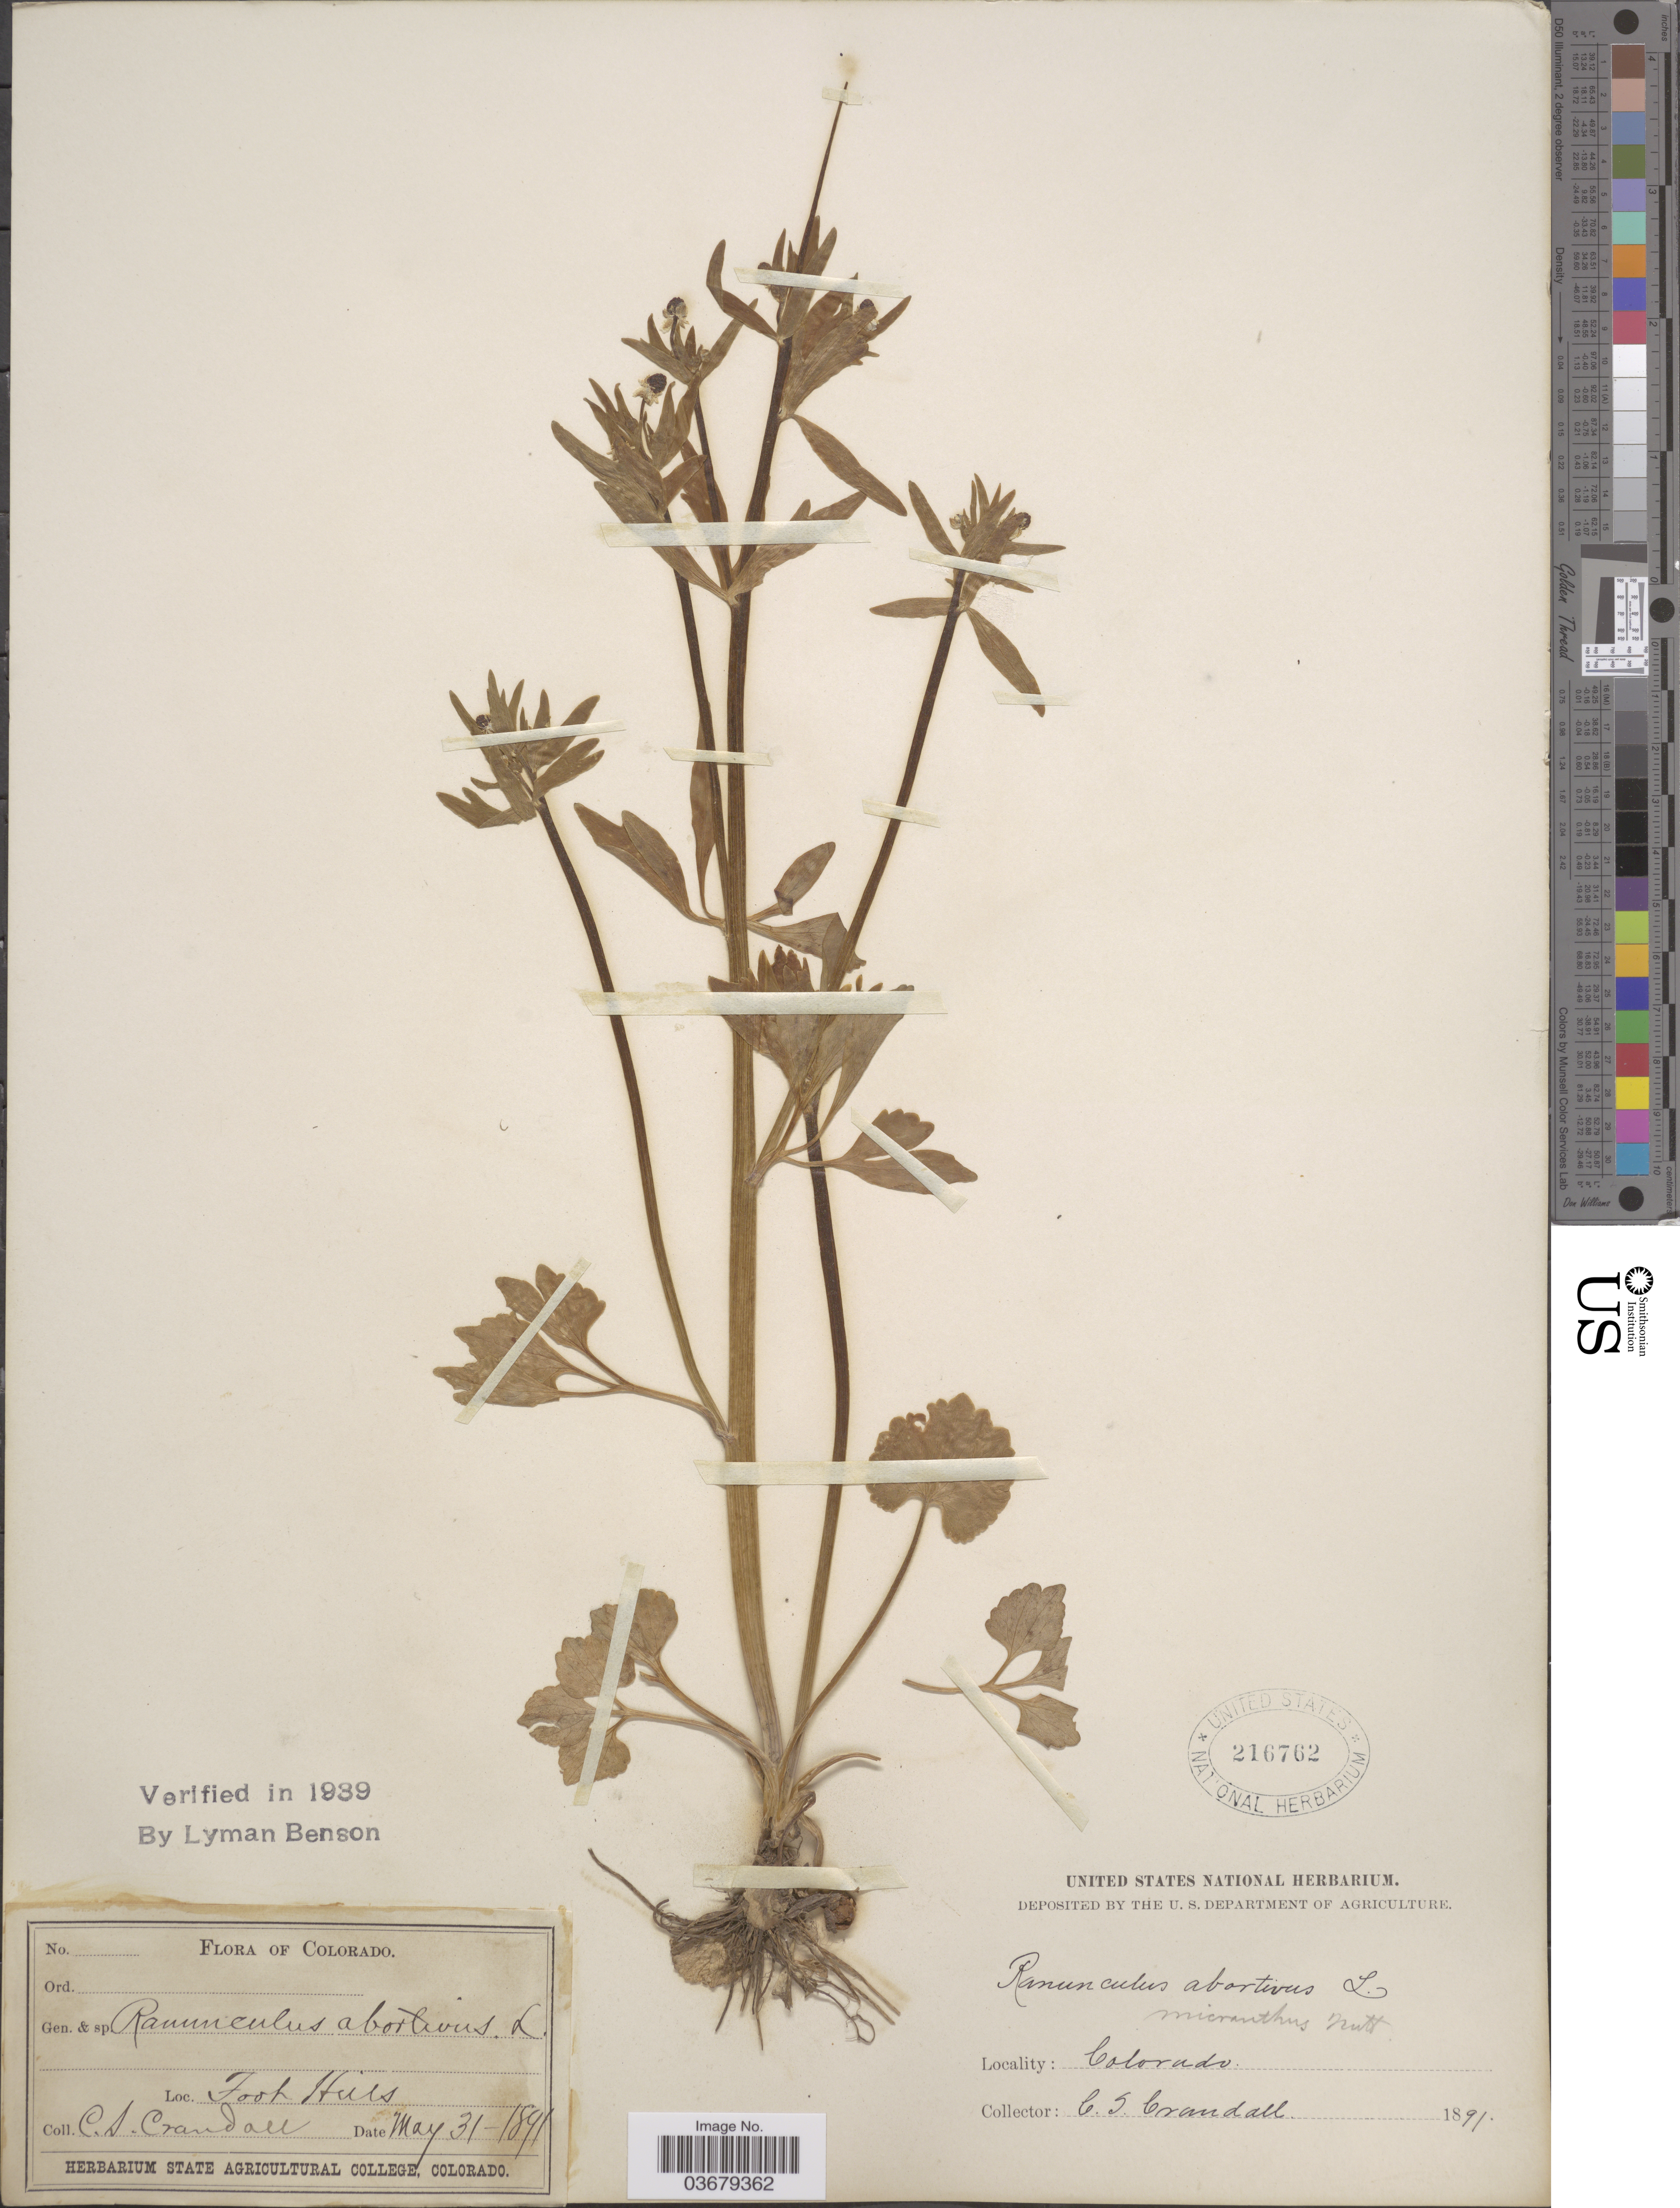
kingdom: Plantae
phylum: Tracheophyta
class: Magnoliopsida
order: Ranunculales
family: Ranunculaceae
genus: Ranunculus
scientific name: Ranunculus abortivus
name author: L.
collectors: C. Crandall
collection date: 1891-05-31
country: United States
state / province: Colorado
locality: Foot Hills.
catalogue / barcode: US 216762